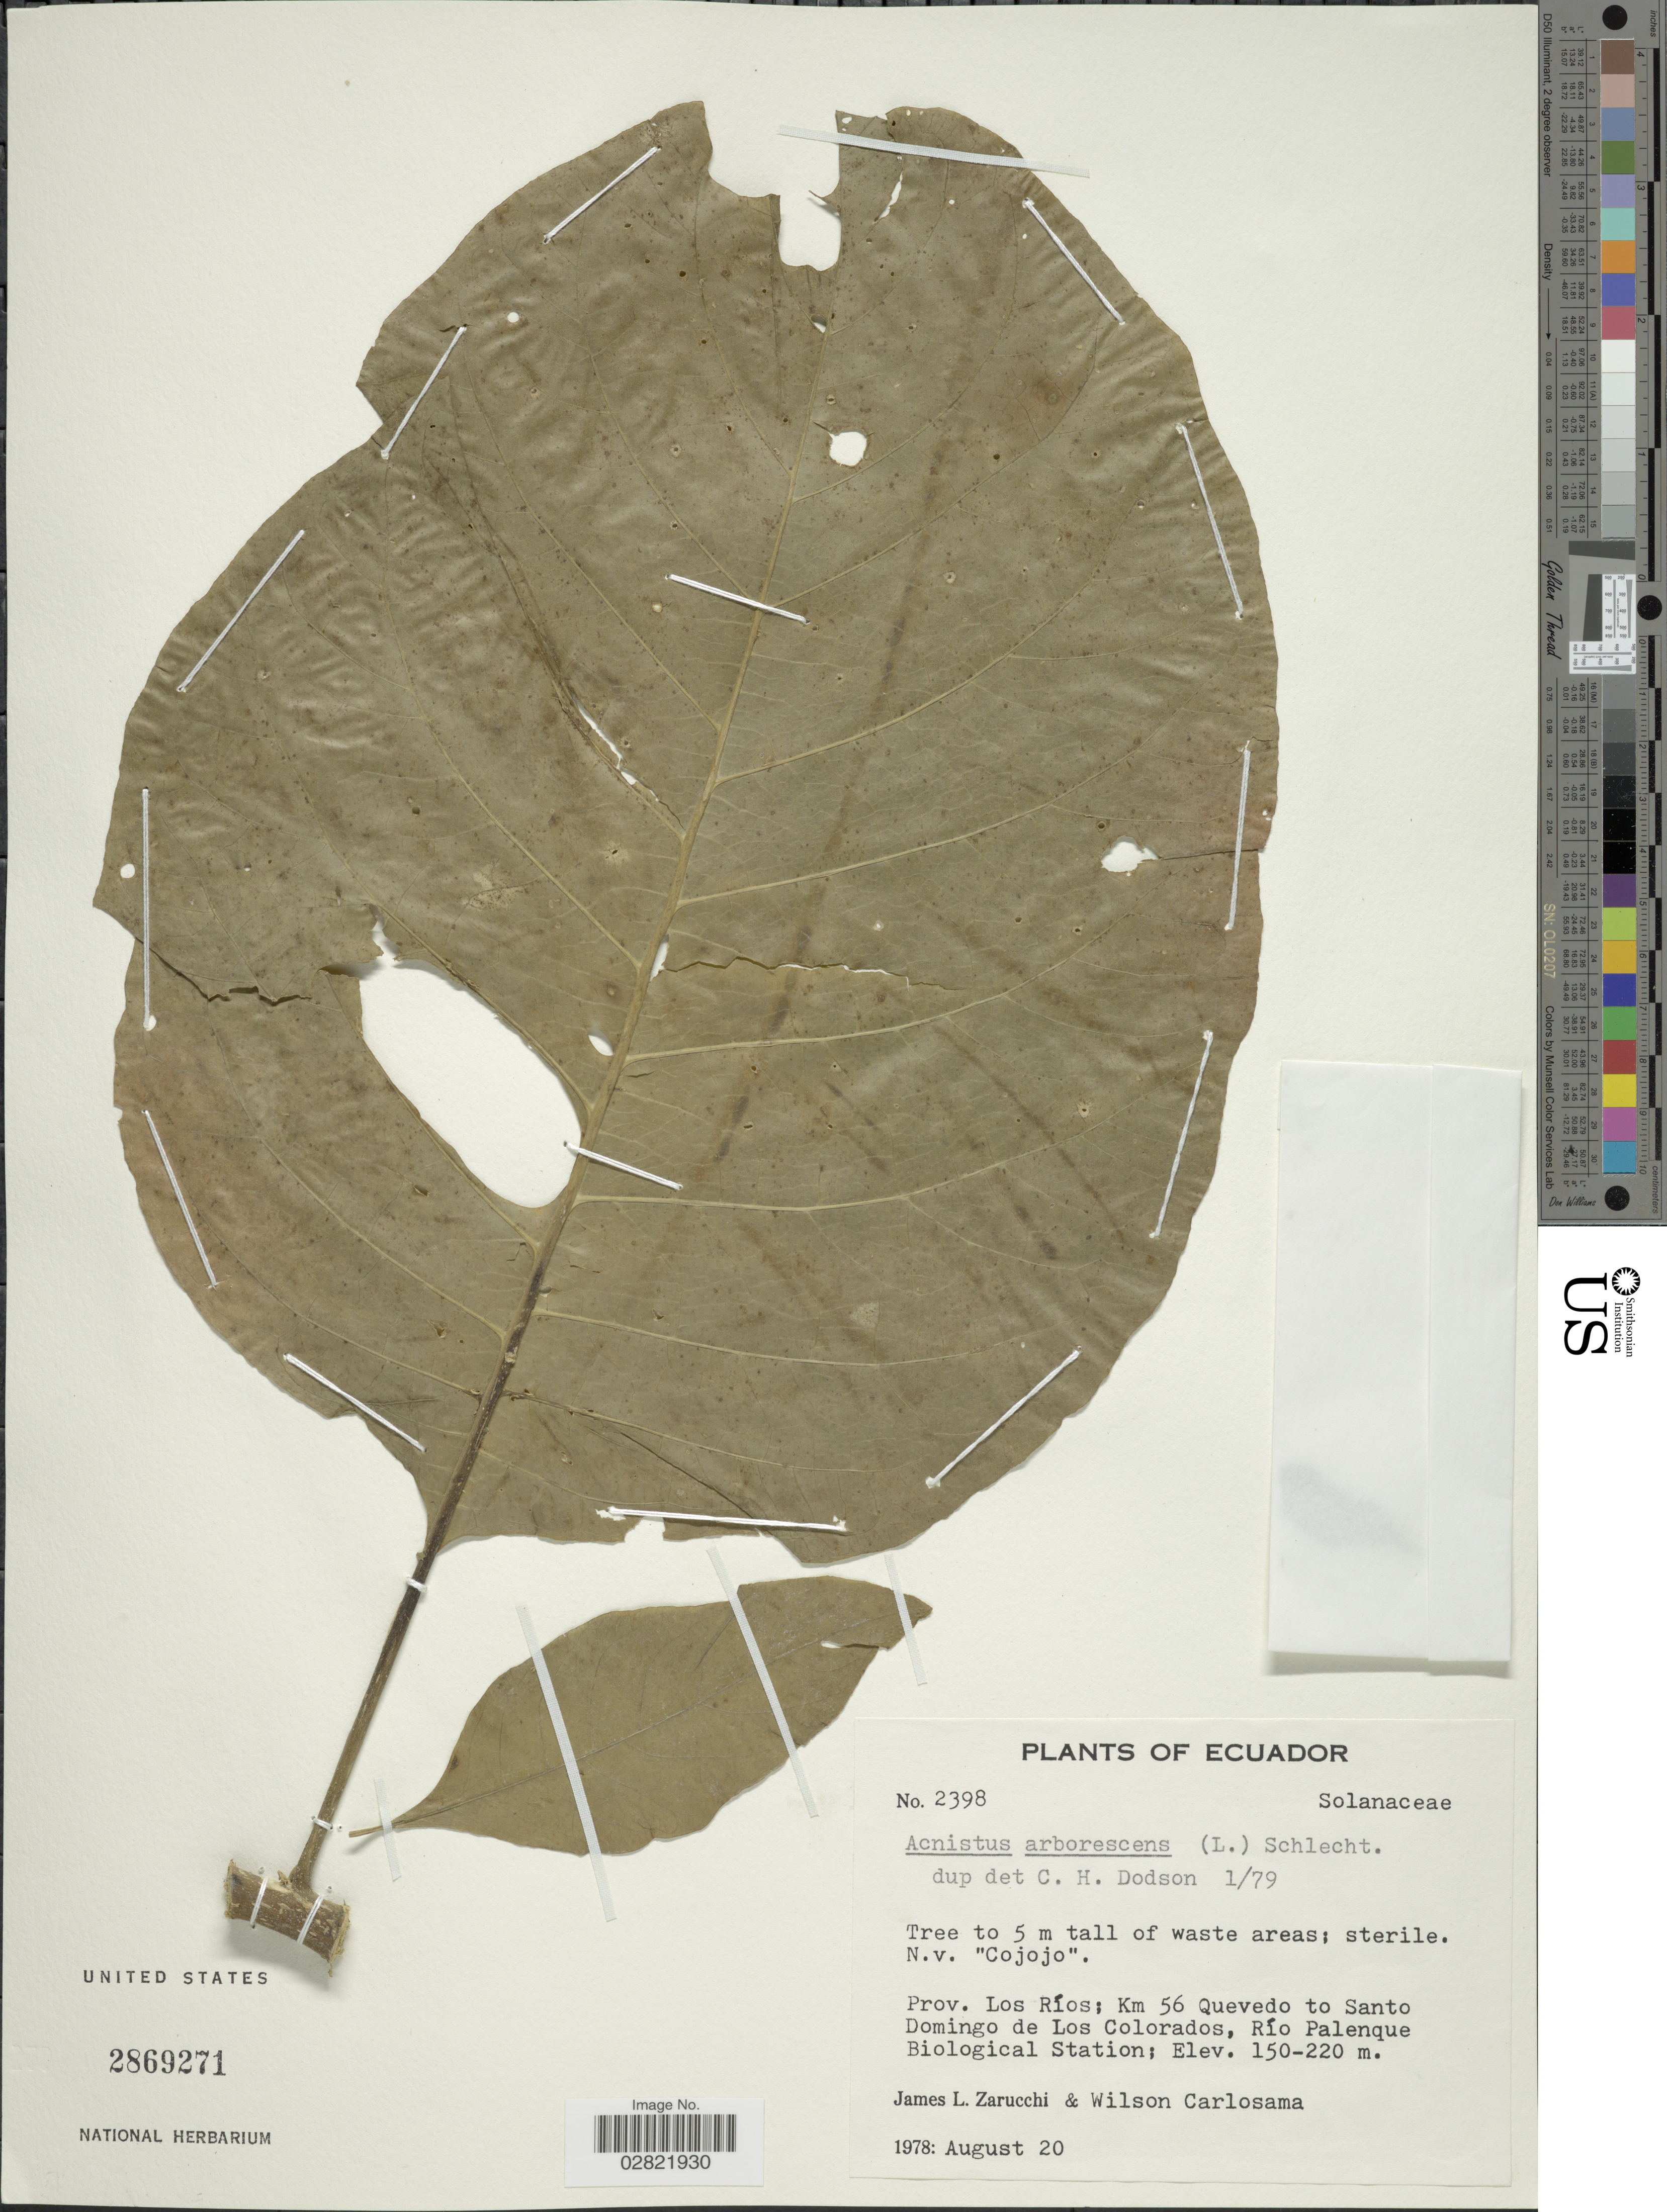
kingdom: Plantae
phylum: Tracheophyta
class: Magnoliopsida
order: Solanales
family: Solanaceae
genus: Acnistus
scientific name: Acnistus arborescens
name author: (L.) Schltdl.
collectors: J. L. Zarucchi & W. Carlosama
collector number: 2398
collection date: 1978-08-20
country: Ecuador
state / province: Los Ríos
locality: Prov. Los Ríos; Km 56 Quevedo to Santo Domingo de Los Colorados, Río Palenque Biological Station.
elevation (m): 150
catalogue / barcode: US 2869271